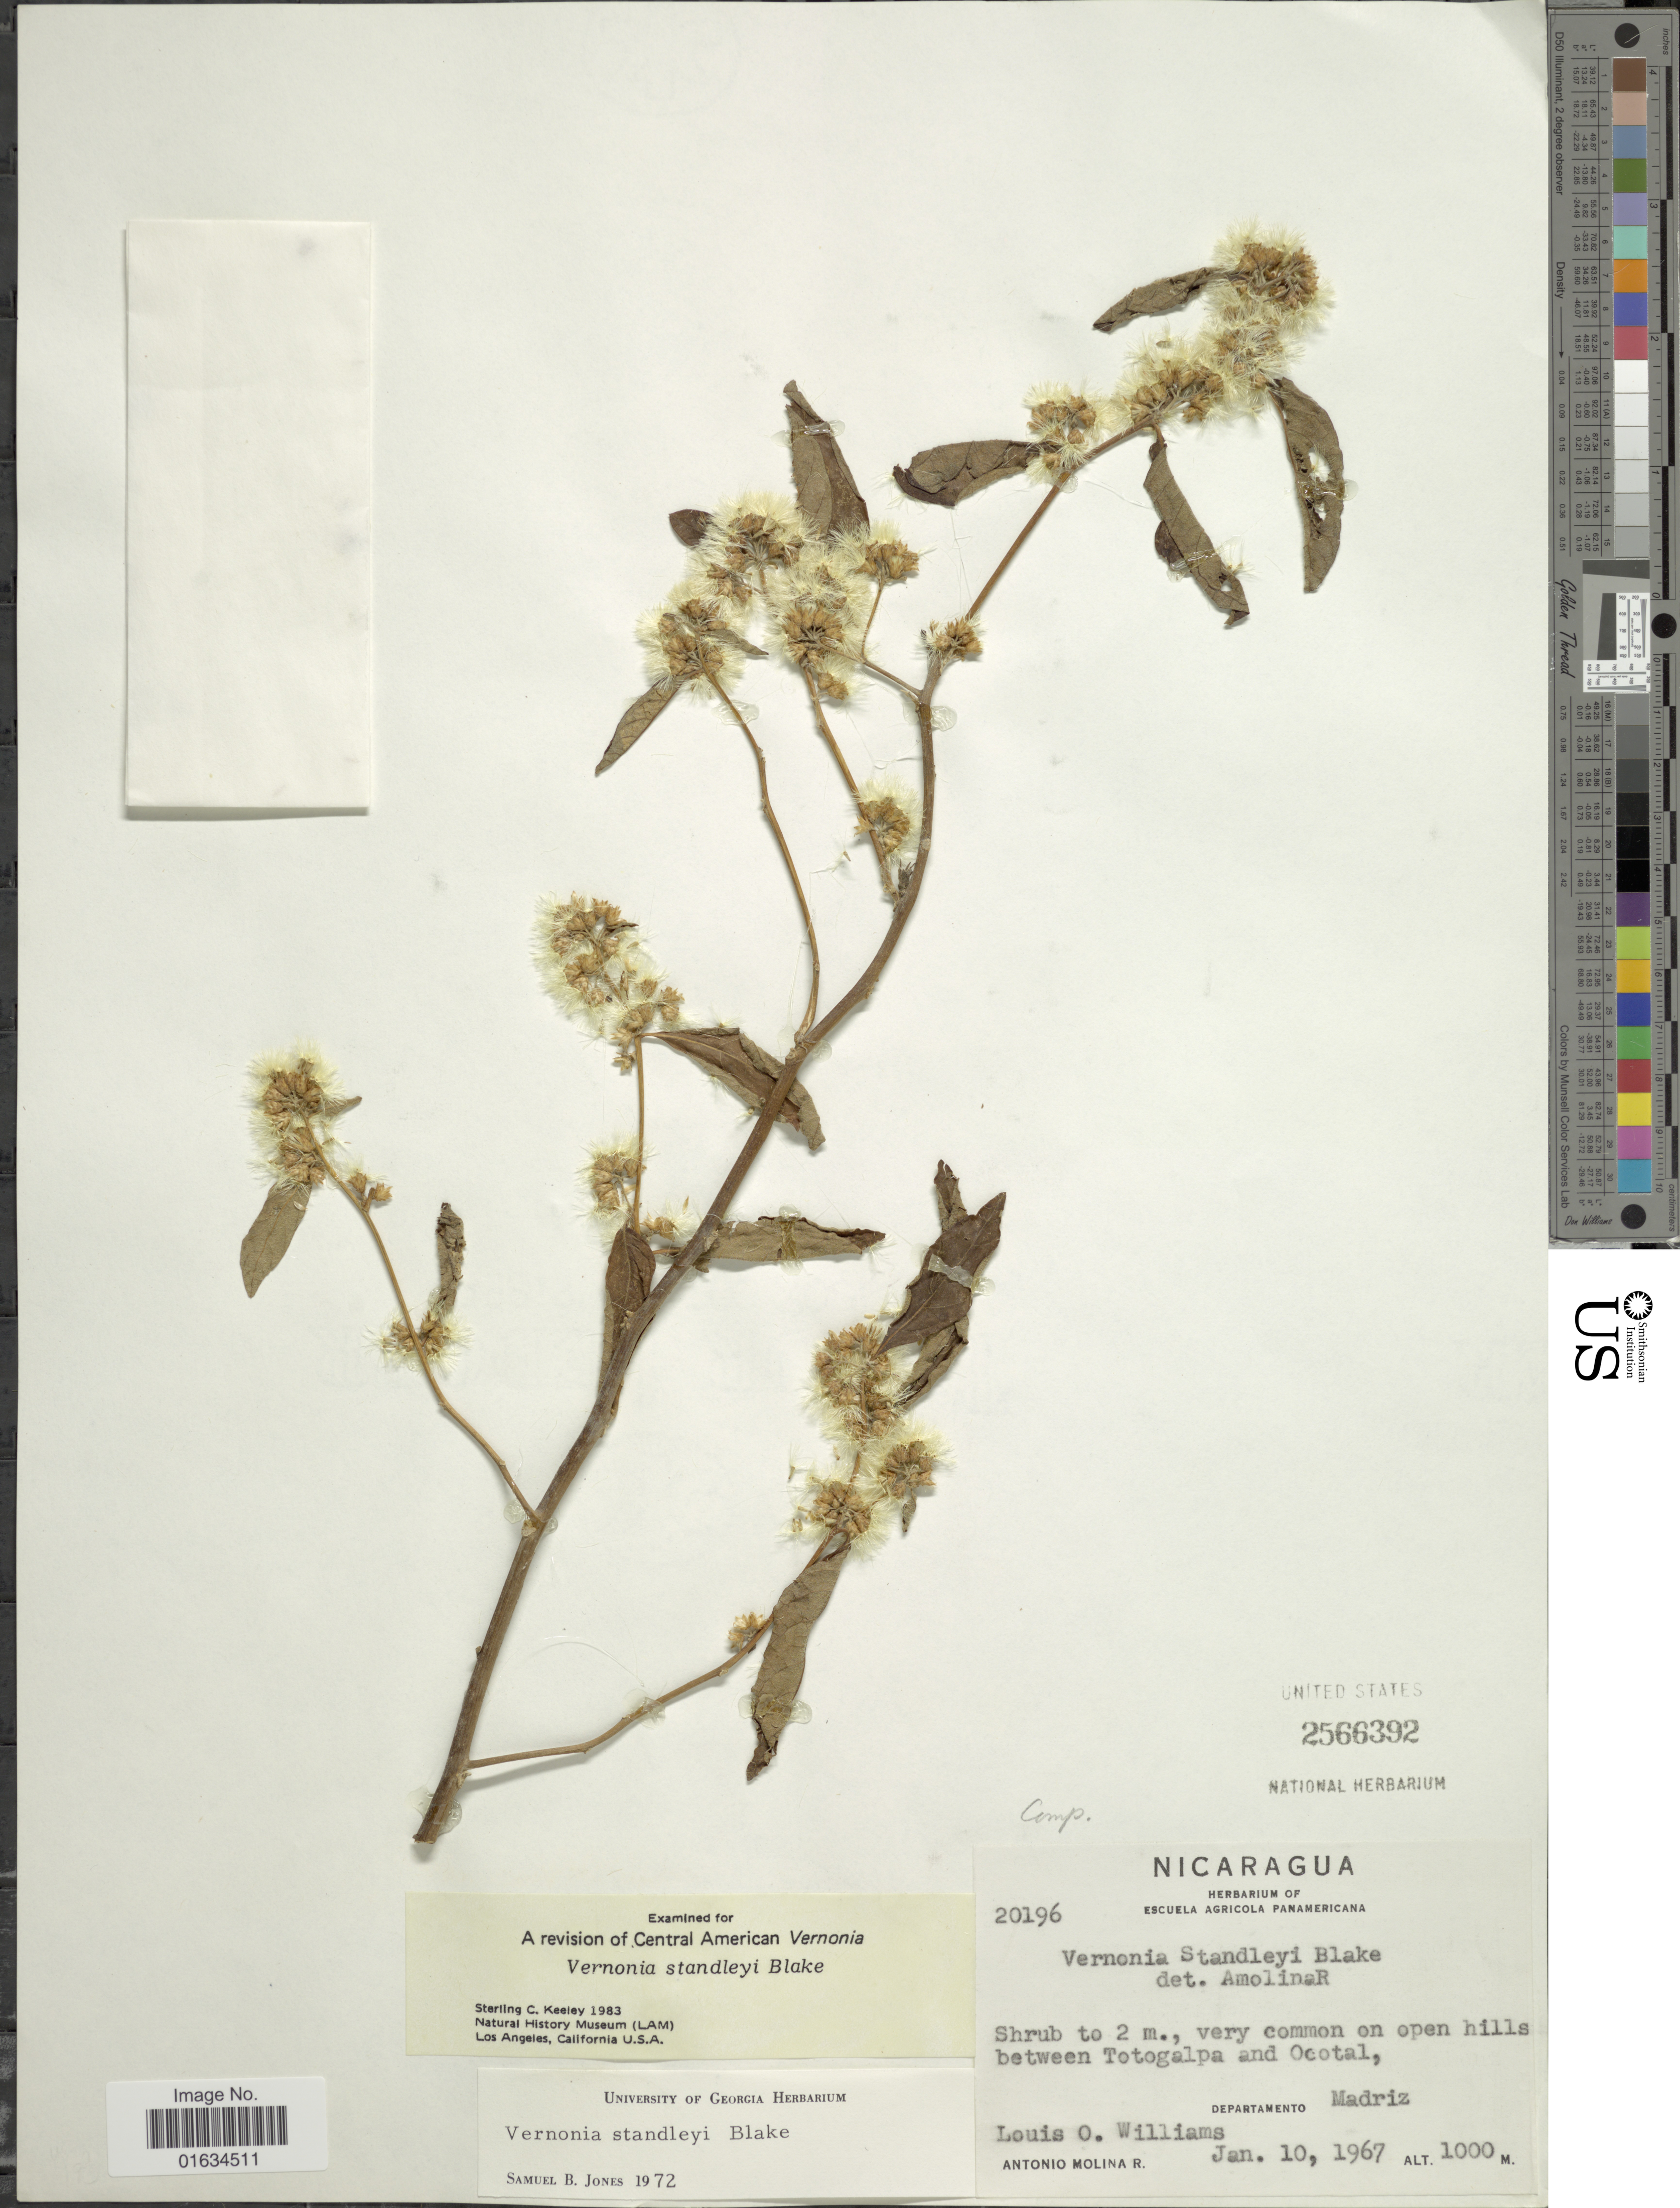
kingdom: Plantae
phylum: Tracheophyta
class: Magnoliopsida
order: Asterales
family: Asteraceae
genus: Critoniopsis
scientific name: Critoniopsis standleyi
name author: (S.F. Blake) H. Rob.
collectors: L. O. Williams & A. Molina R.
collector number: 20196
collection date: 1967-01-10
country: Nicaragua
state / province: Madriz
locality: Departamento Madriz, on open hills between Totogalpa and Ocotal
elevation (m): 1000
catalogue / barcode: US 2566392